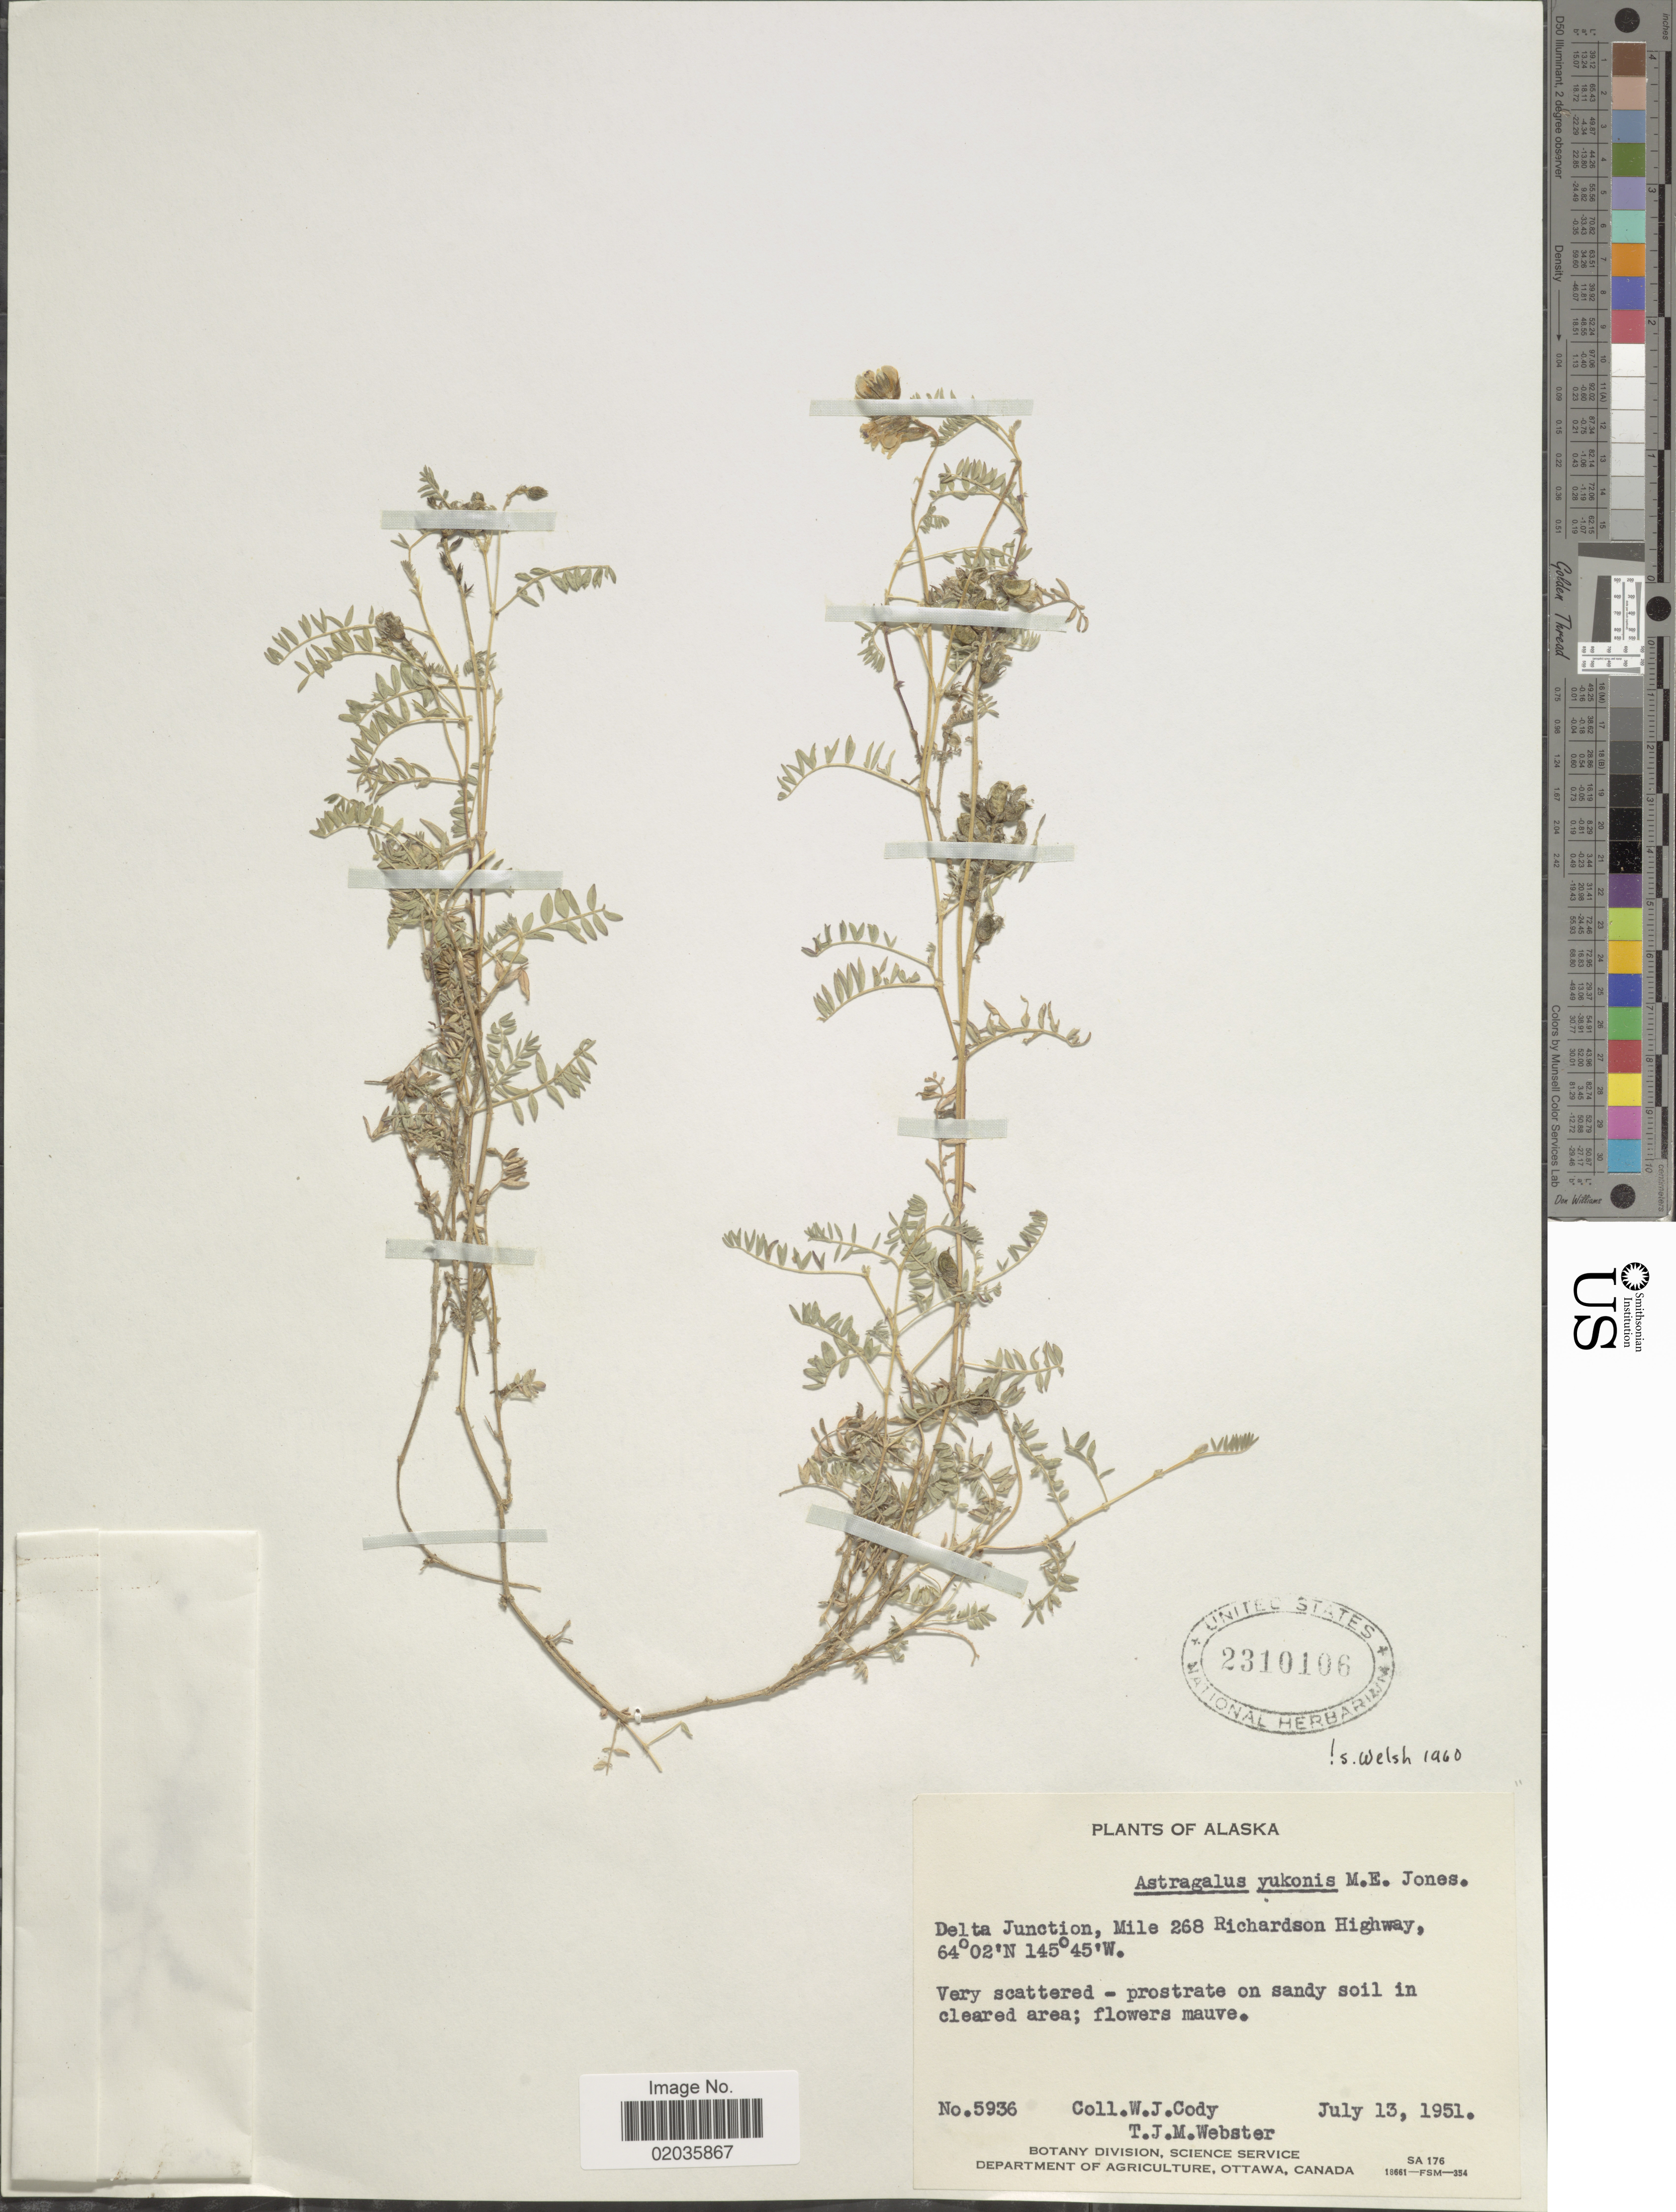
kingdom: Plantae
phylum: Tracheophyta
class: Magnoliopsida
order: Fabales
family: Fabaceae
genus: Astragalus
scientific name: Astragalus yukonis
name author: M.E. Jones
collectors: W. Cody & T. J. Webster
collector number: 5936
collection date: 1951-07-13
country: United States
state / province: Alaska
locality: Delta Junction, Mile 268 Richardson Highway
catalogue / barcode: US 2310106